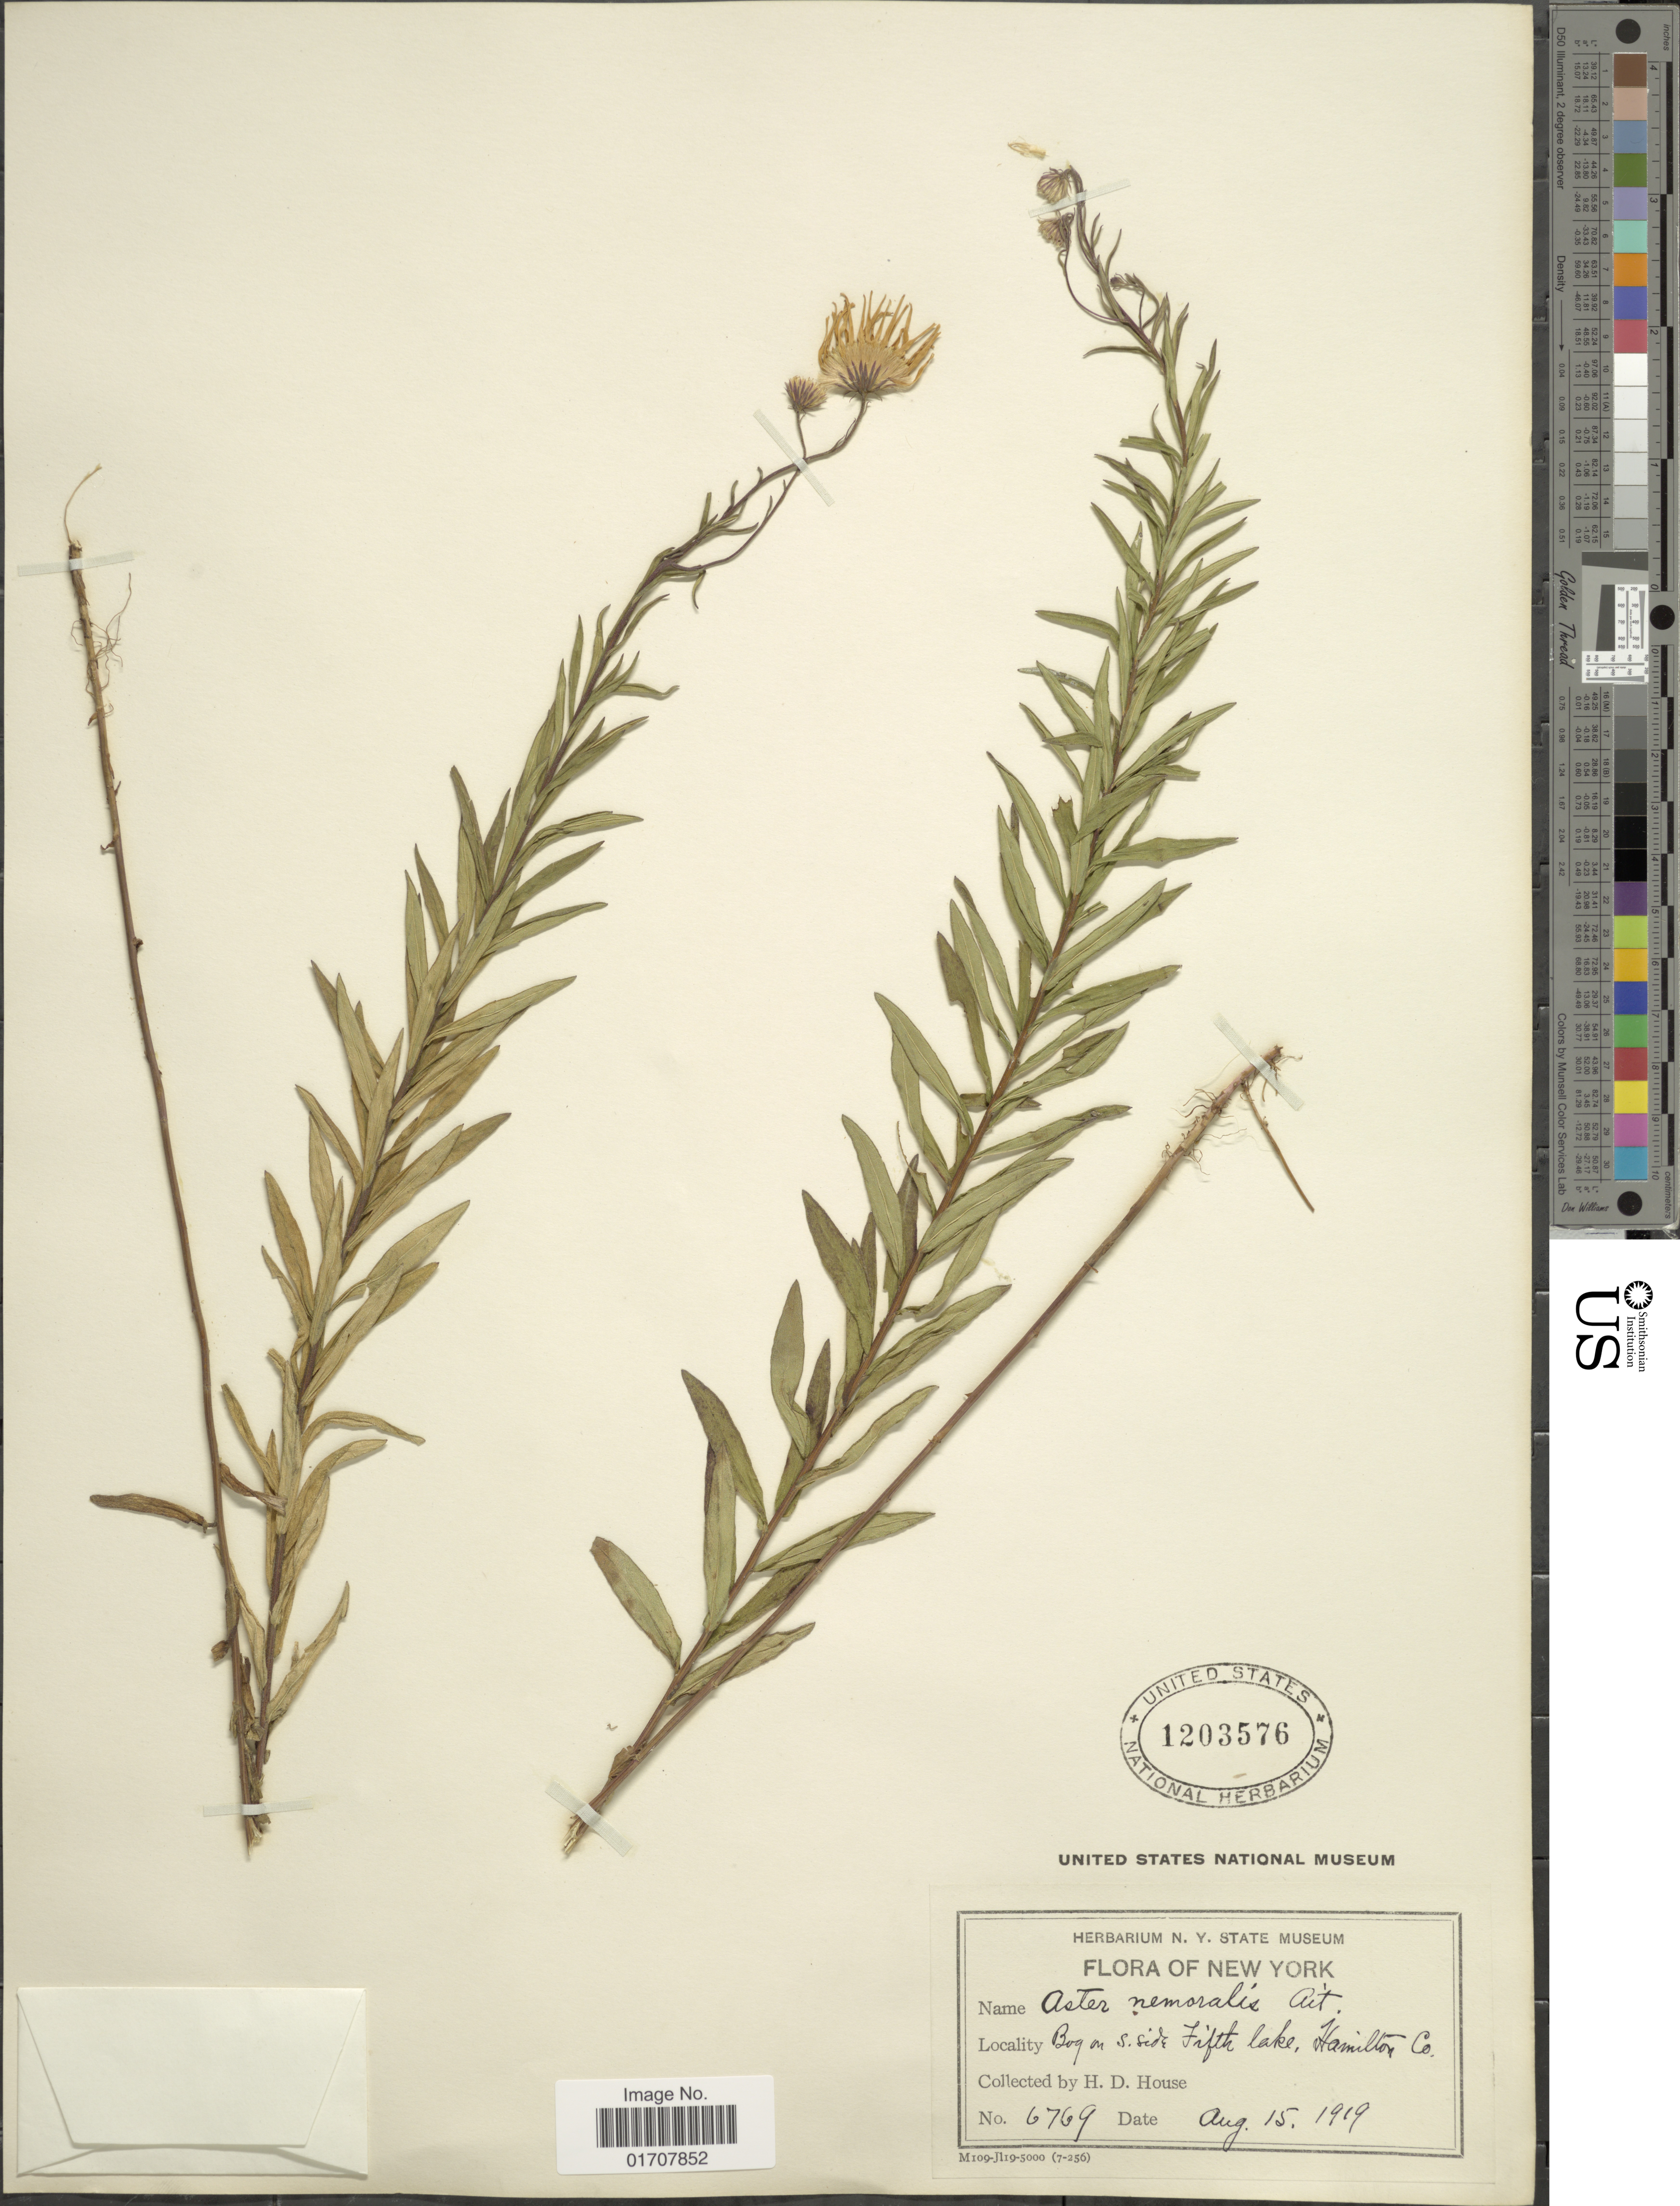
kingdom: Plantae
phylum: Tracheophyta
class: Magnoliopsida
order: Asterales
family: Asteraceae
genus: Oclemena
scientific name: Oclemena nemoralis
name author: (Aiton) Greene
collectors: H. D. House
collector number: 6769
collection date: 1919-08-15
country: United States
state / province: New York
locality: Bog on S. side Fifth Lake, Hamilton Co.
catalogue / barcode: US 1203576